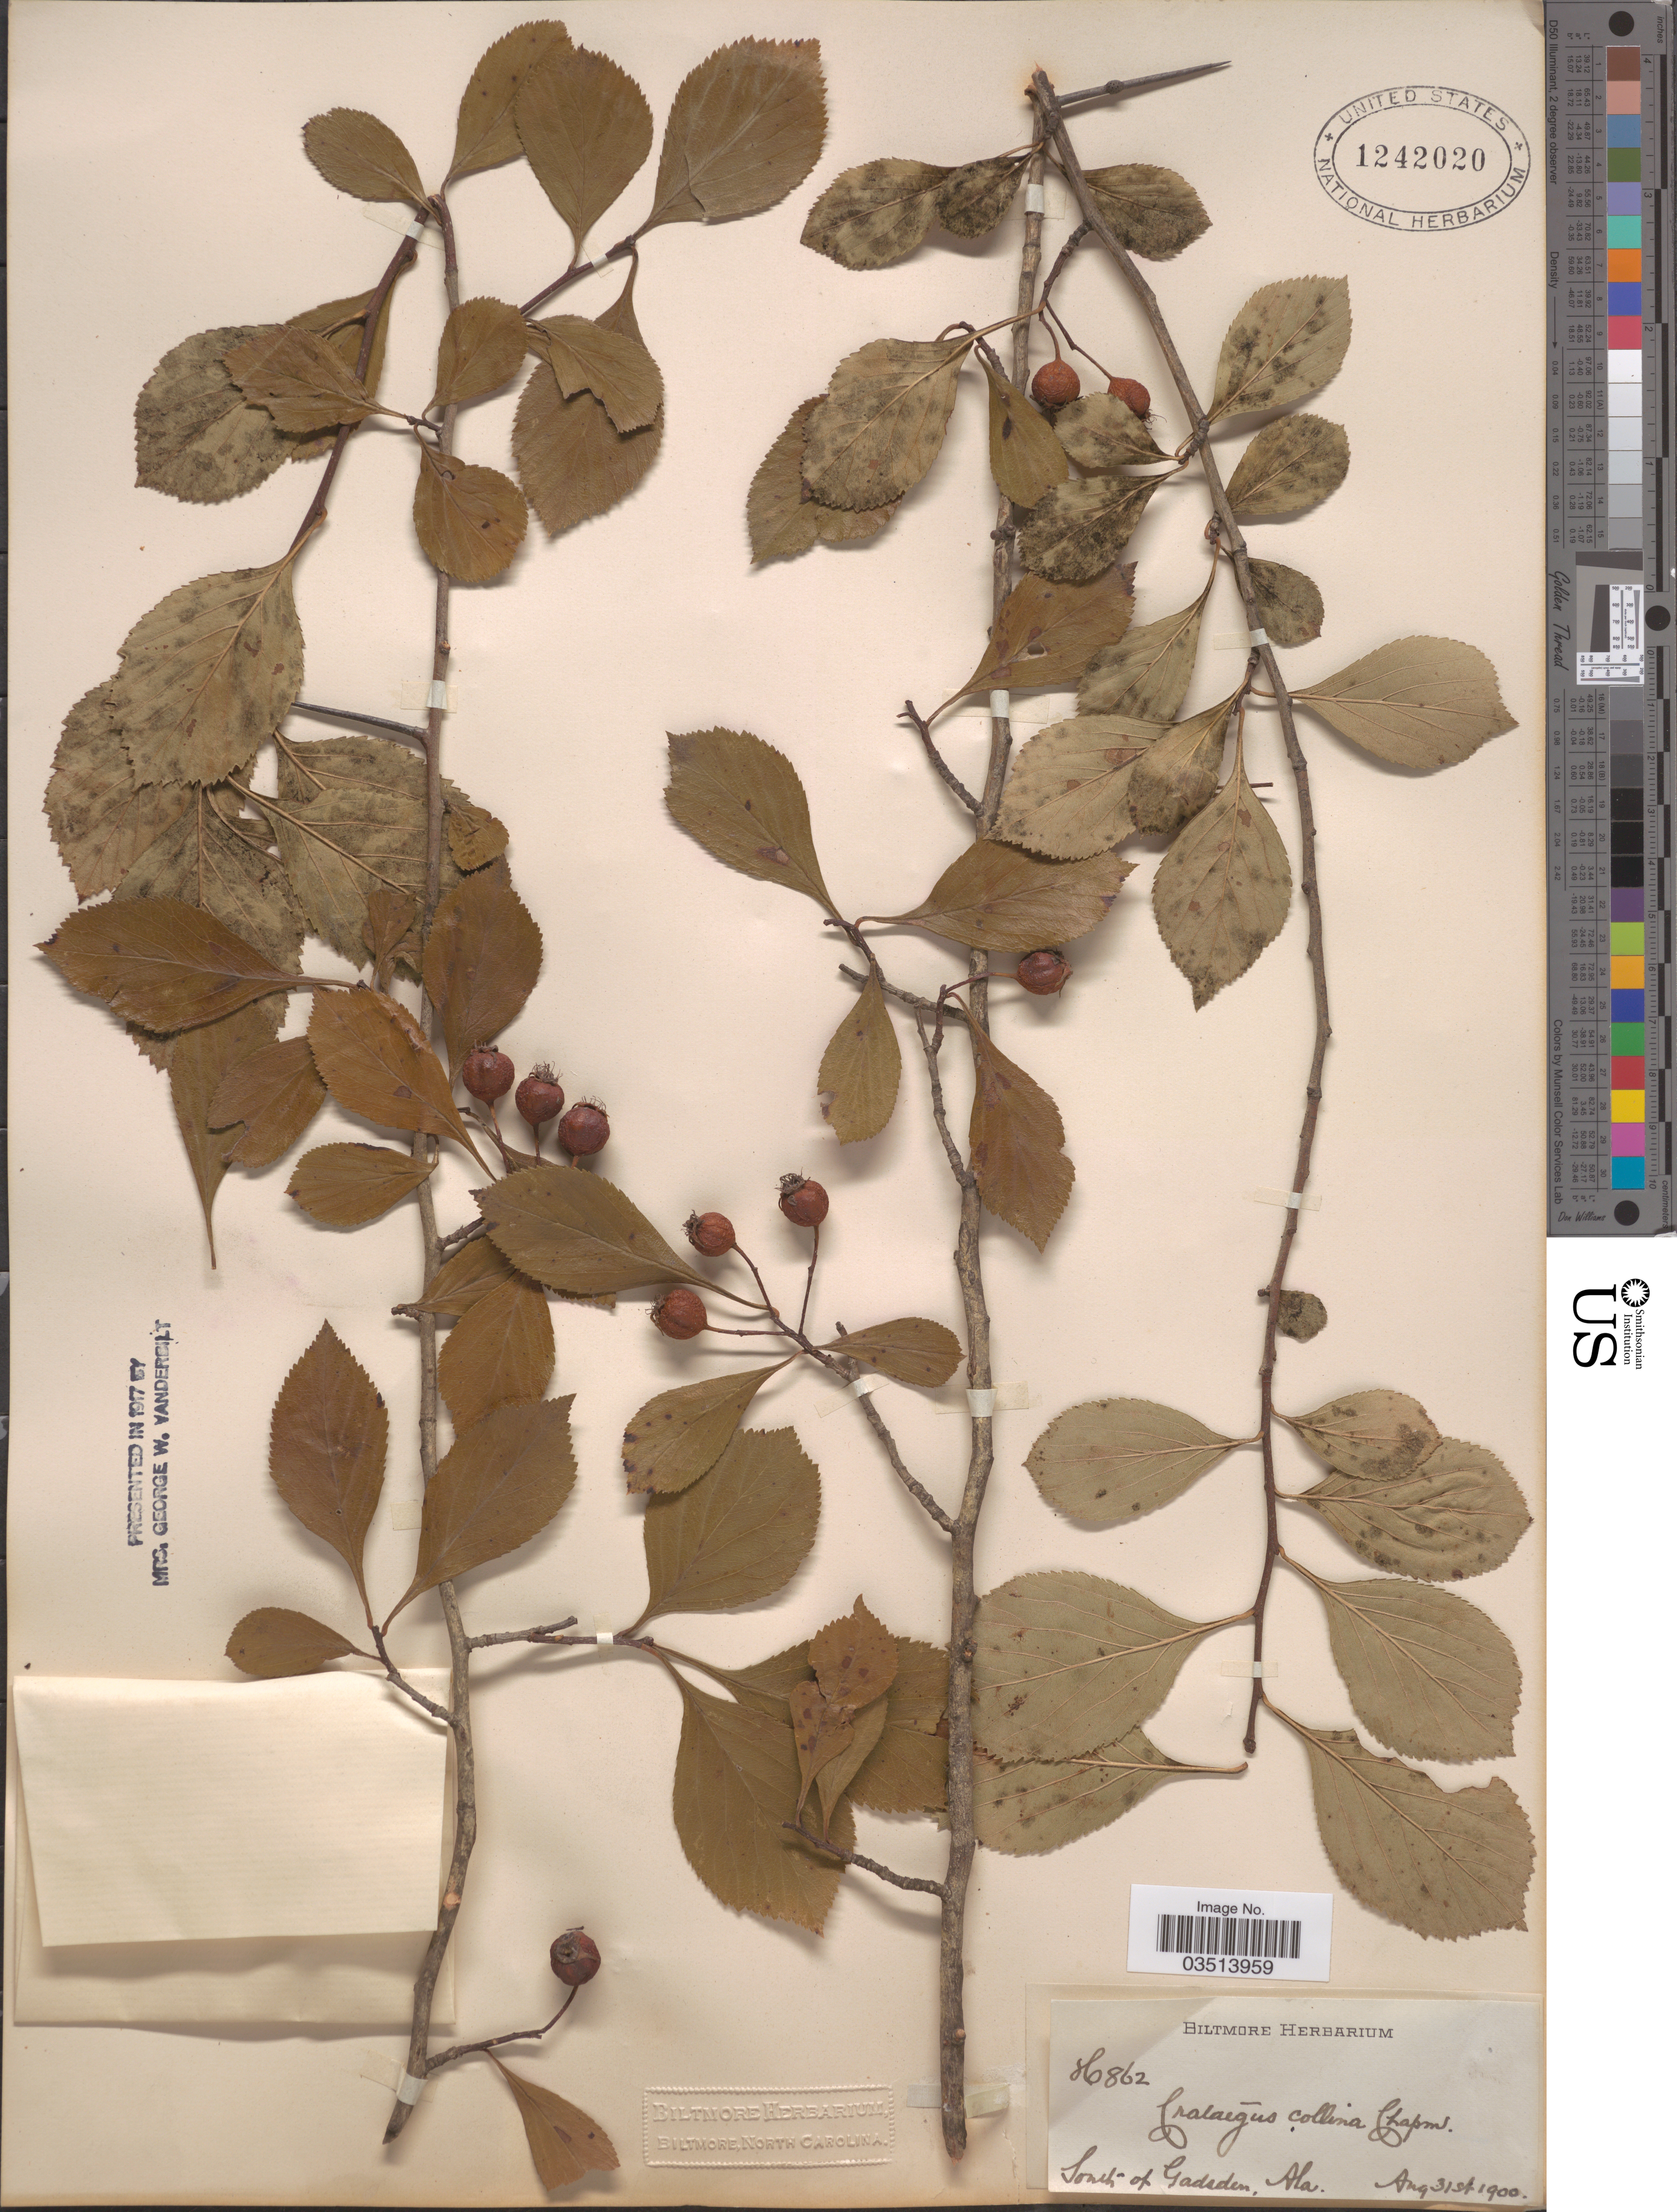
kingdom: Plantae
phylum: Tracheophyta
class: Magnoliopsida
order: Rosales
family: Rosaceae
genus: Crataegus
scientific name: Crataegus collina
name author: Chapm.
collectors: ex herb. Biltmore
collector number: H862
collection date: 1900-08-31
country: United States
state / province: Alabama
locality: South of Gadsden.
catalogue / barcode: US 1242020